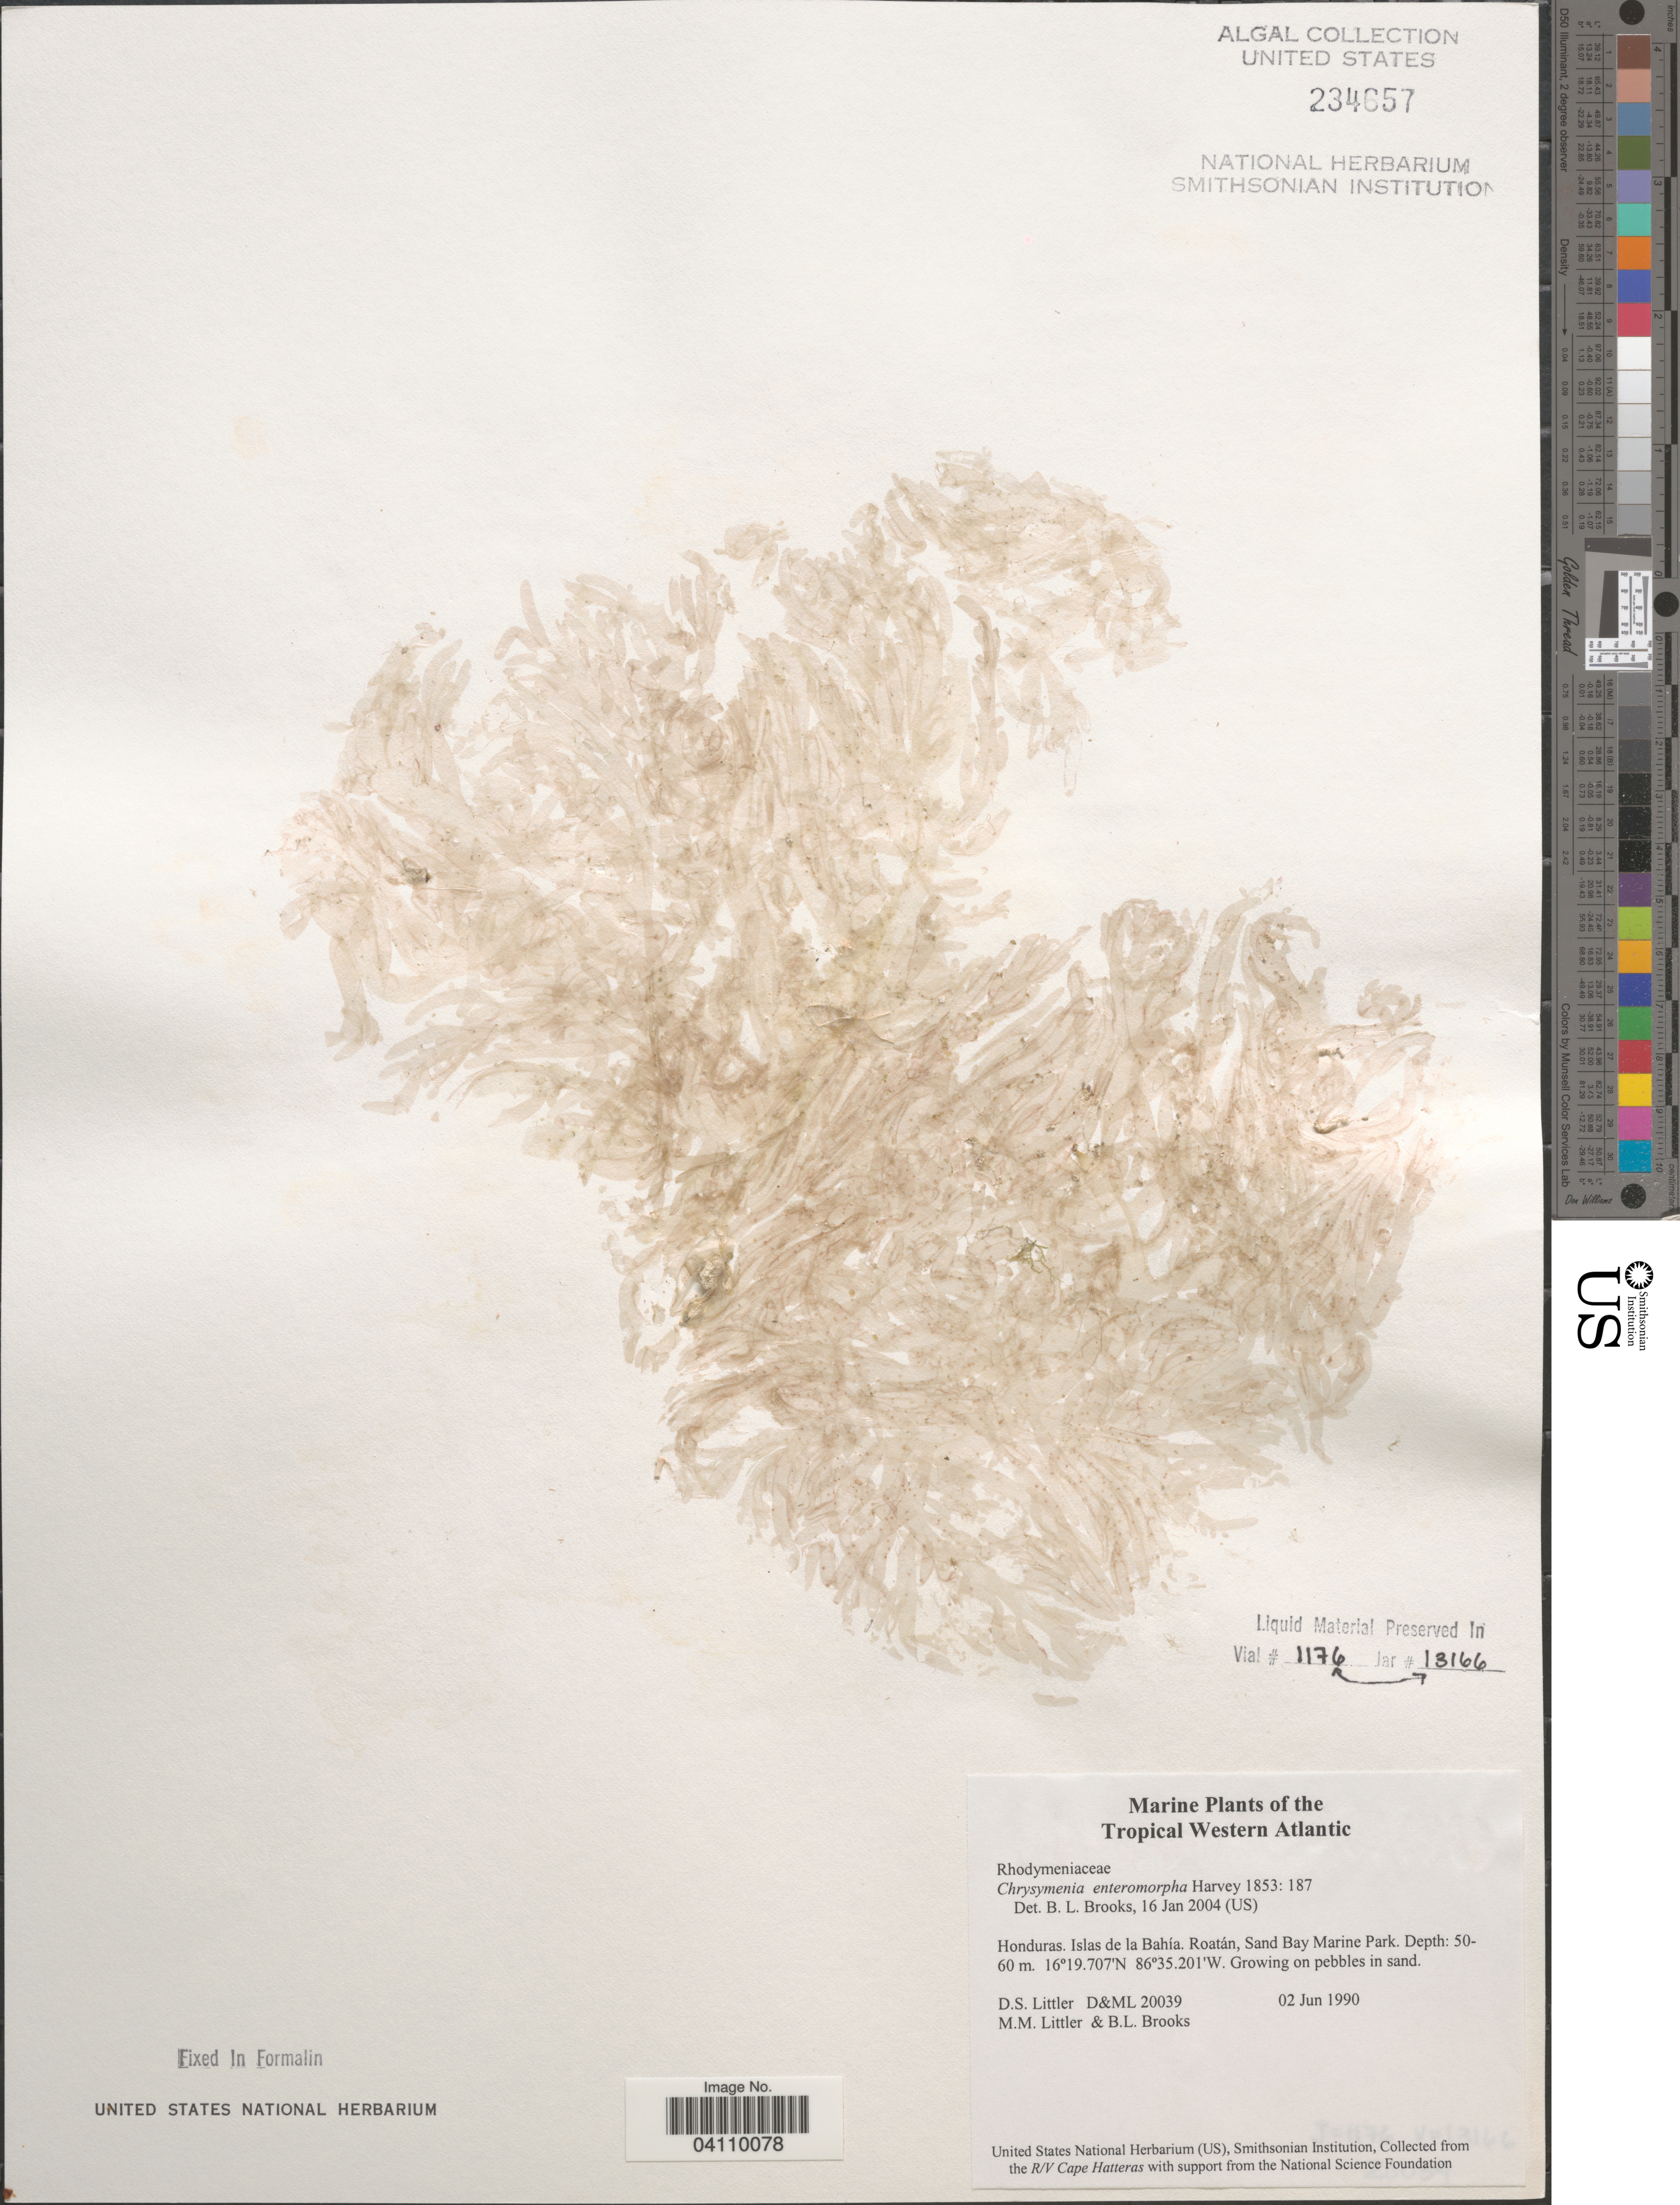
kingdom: Plantae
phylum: Rhodophyta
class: Florideophyceae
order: Rhodymeniales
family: Rhodymeniaceae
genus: Botryocladia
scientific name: Botryocladia enteromorpha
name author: (Harv.) W.E. Schmidt et al. in W.E. Schmidt et al.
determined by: Algae name updating Project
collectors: D. S. Littler & B. Brooks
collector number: D&ML 20039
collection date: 1990-06-02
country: Honduras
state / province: Islas de la Bahía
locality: Tropical Western Atlantic. Roatán, Sand Bay Marine Park.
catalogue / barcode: US 234657